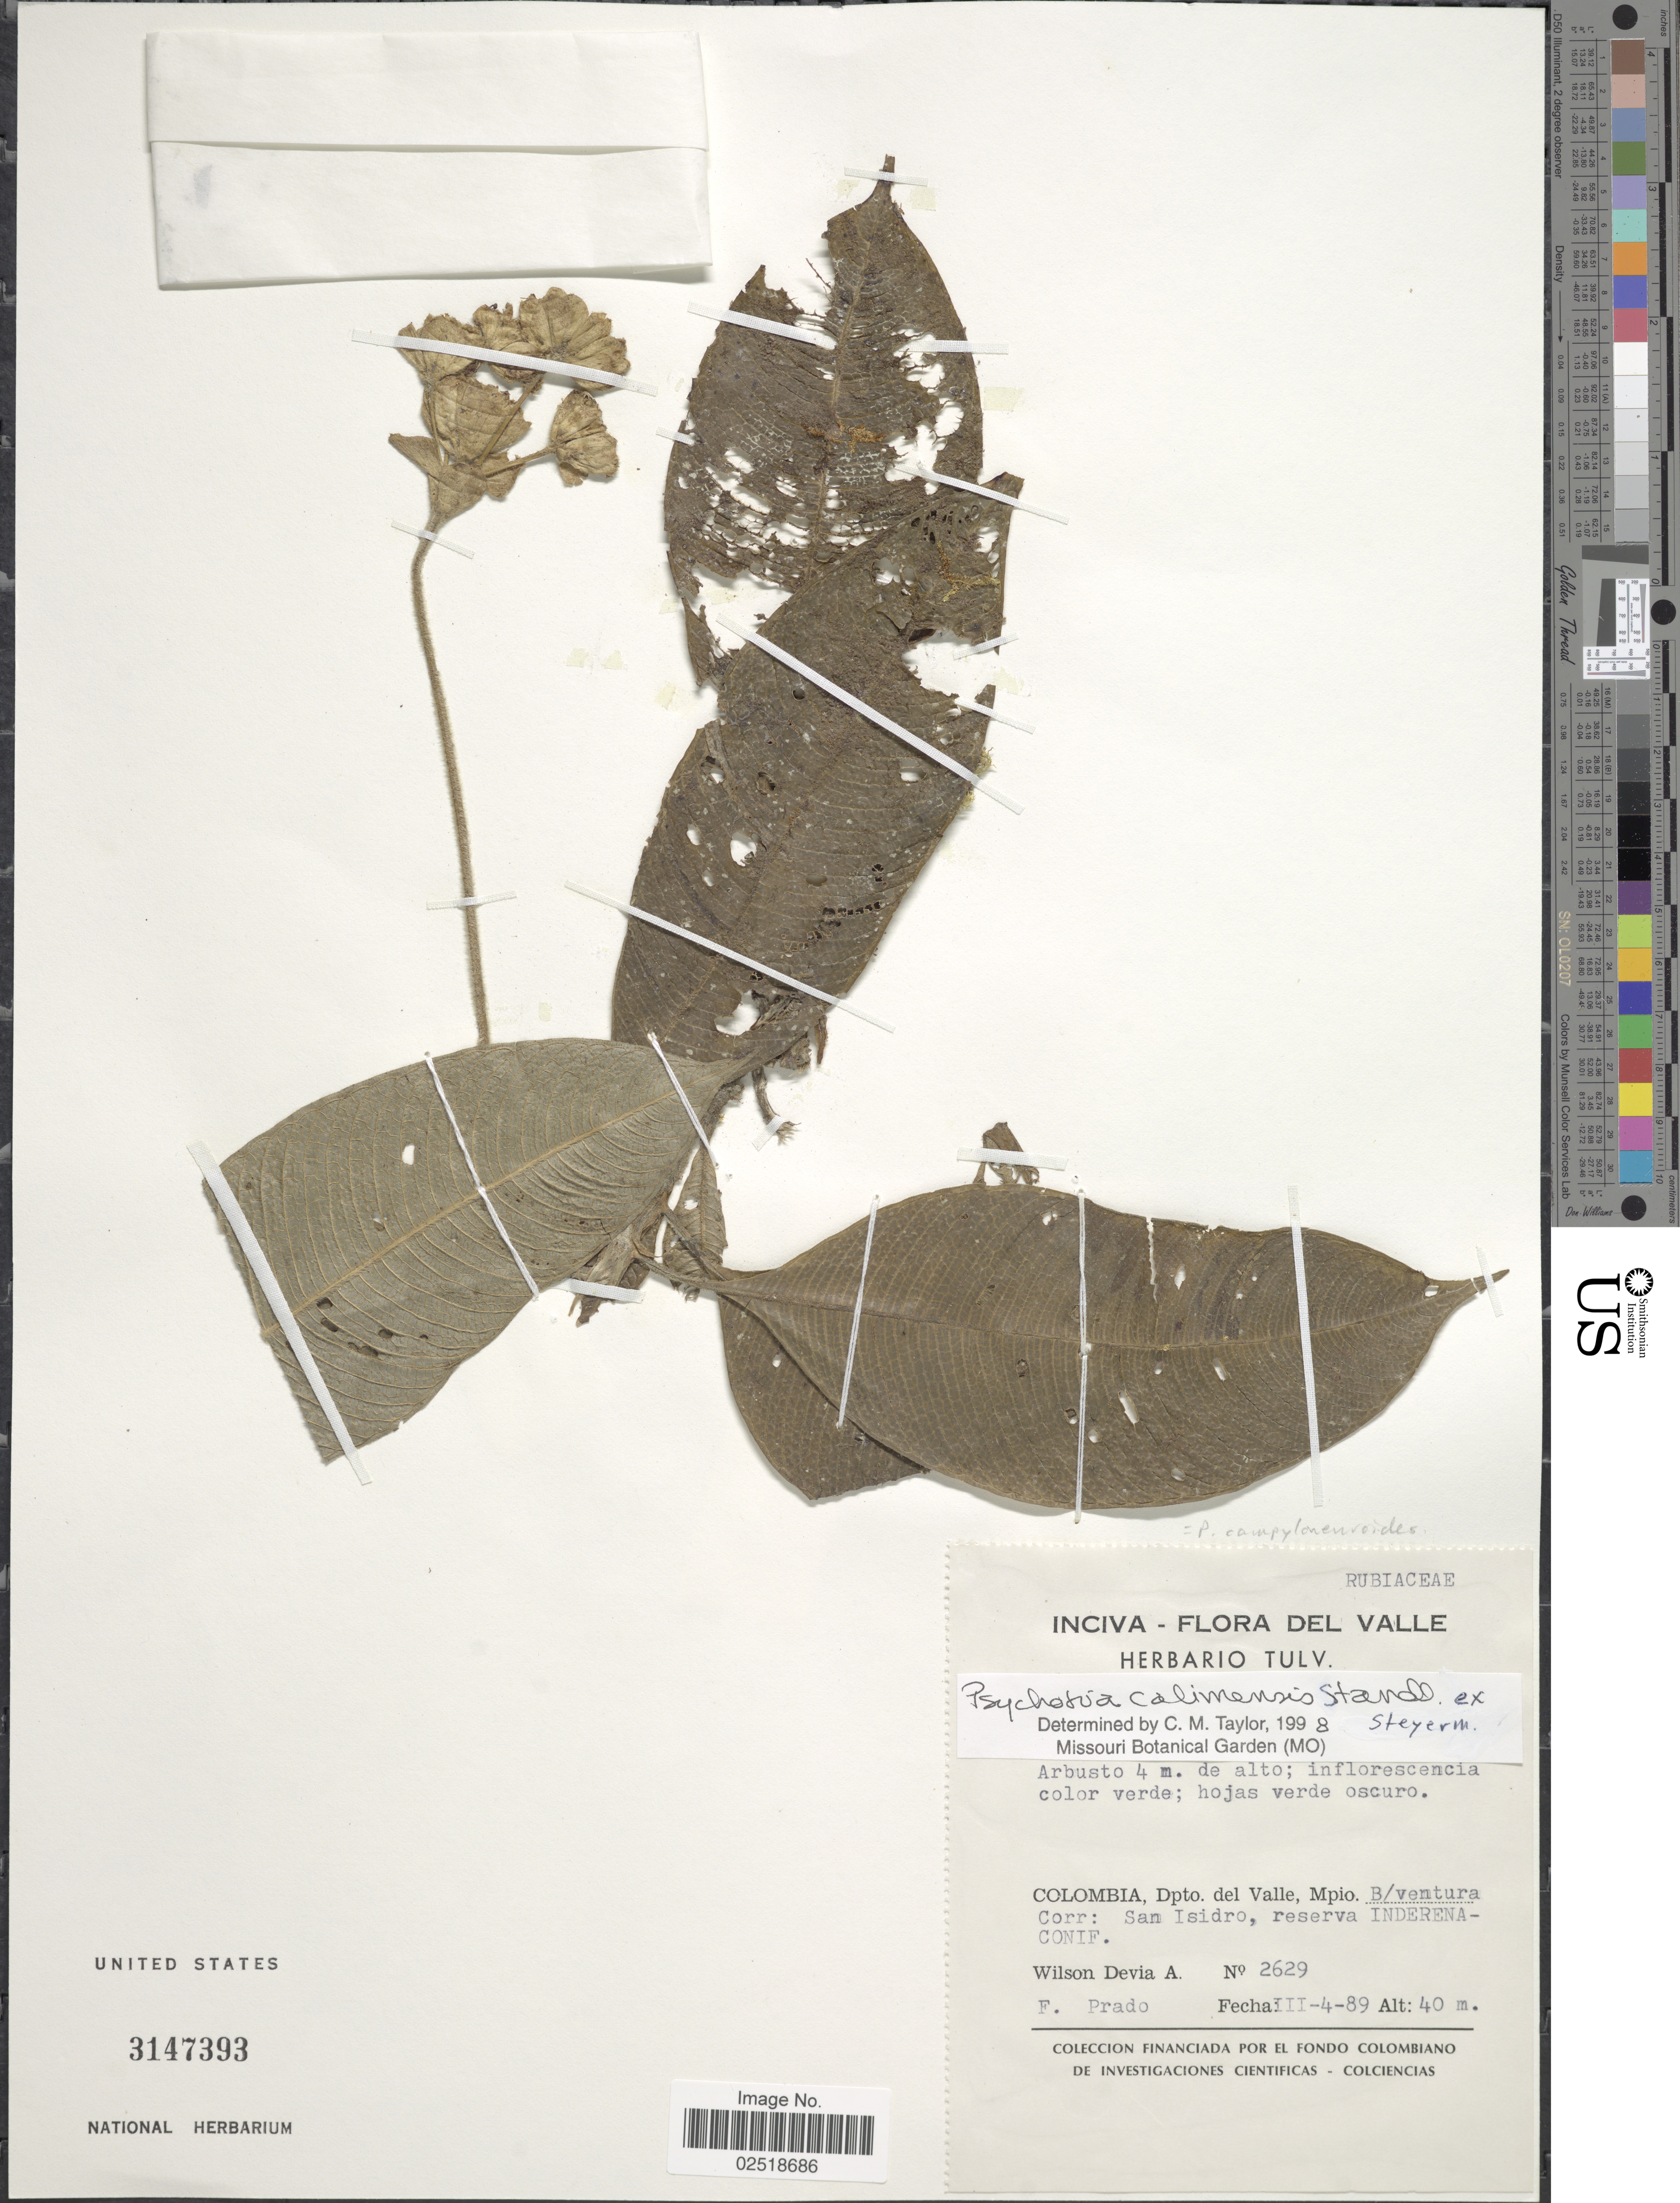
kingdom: Plantae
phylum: Tracheophyta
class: Magnoliopsida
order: Gentianales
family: Rubiaceae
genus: Psychotria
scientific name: Psychotria campyloneuroides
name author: (Standl.) C.M. Taylor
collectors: W. Devia A. & F. Prado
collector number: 2629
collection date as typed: Transcribed d/m/y: 4/3/89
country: Colombia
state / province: Valle del Cauca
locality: Dpto del Valle, Mpio B/ventura Corr: San Isidro, reserva INDERENA-CONIF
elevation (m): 40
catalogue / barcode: US 3147393